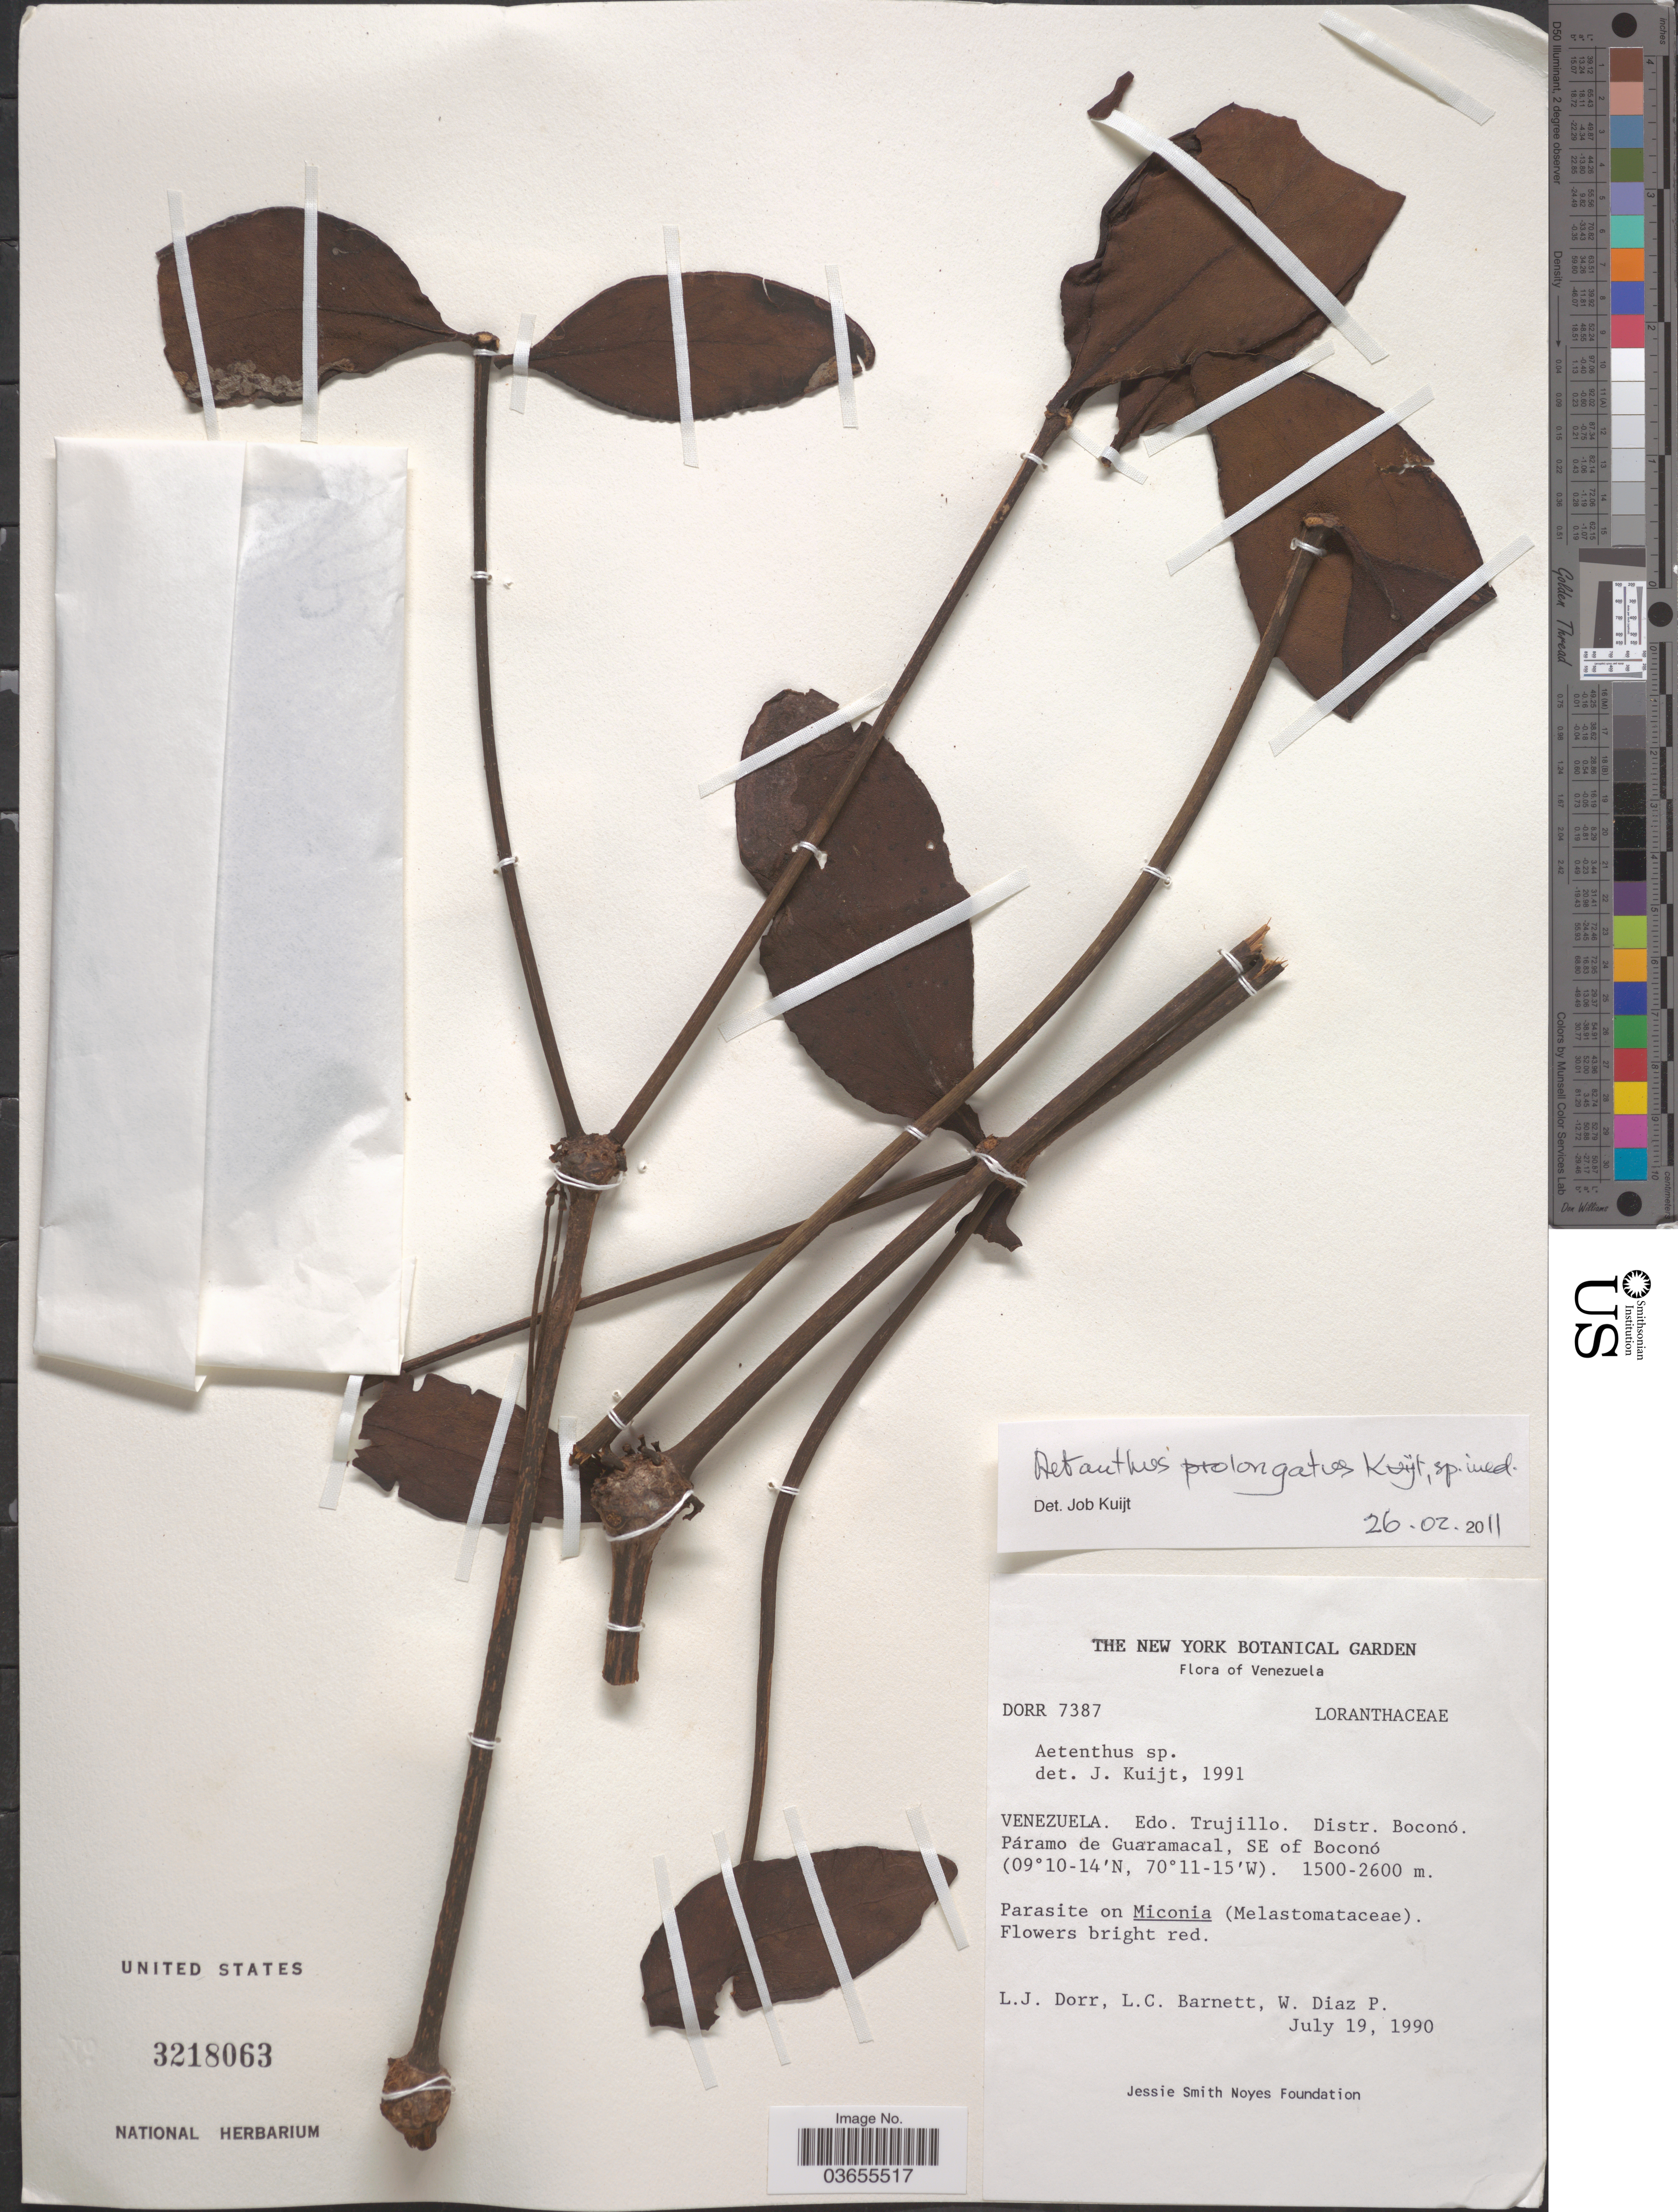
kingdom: Plantae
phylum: Tracheophyta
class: Magnoliopsida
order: Santalales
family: Loranthaceae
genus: Aetanthus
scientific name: Aetanthus prolongatus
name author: Kuijt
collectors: L. J. Dorr, L. C. Barnett & W. Díaz P.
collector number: DORR7387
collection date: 1990-07-19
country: Venezuela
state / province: Trujillo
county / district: Boconó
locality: Páramo de Guaramacal, SE of Boconó.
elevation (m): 1500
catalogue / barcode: US 3218063